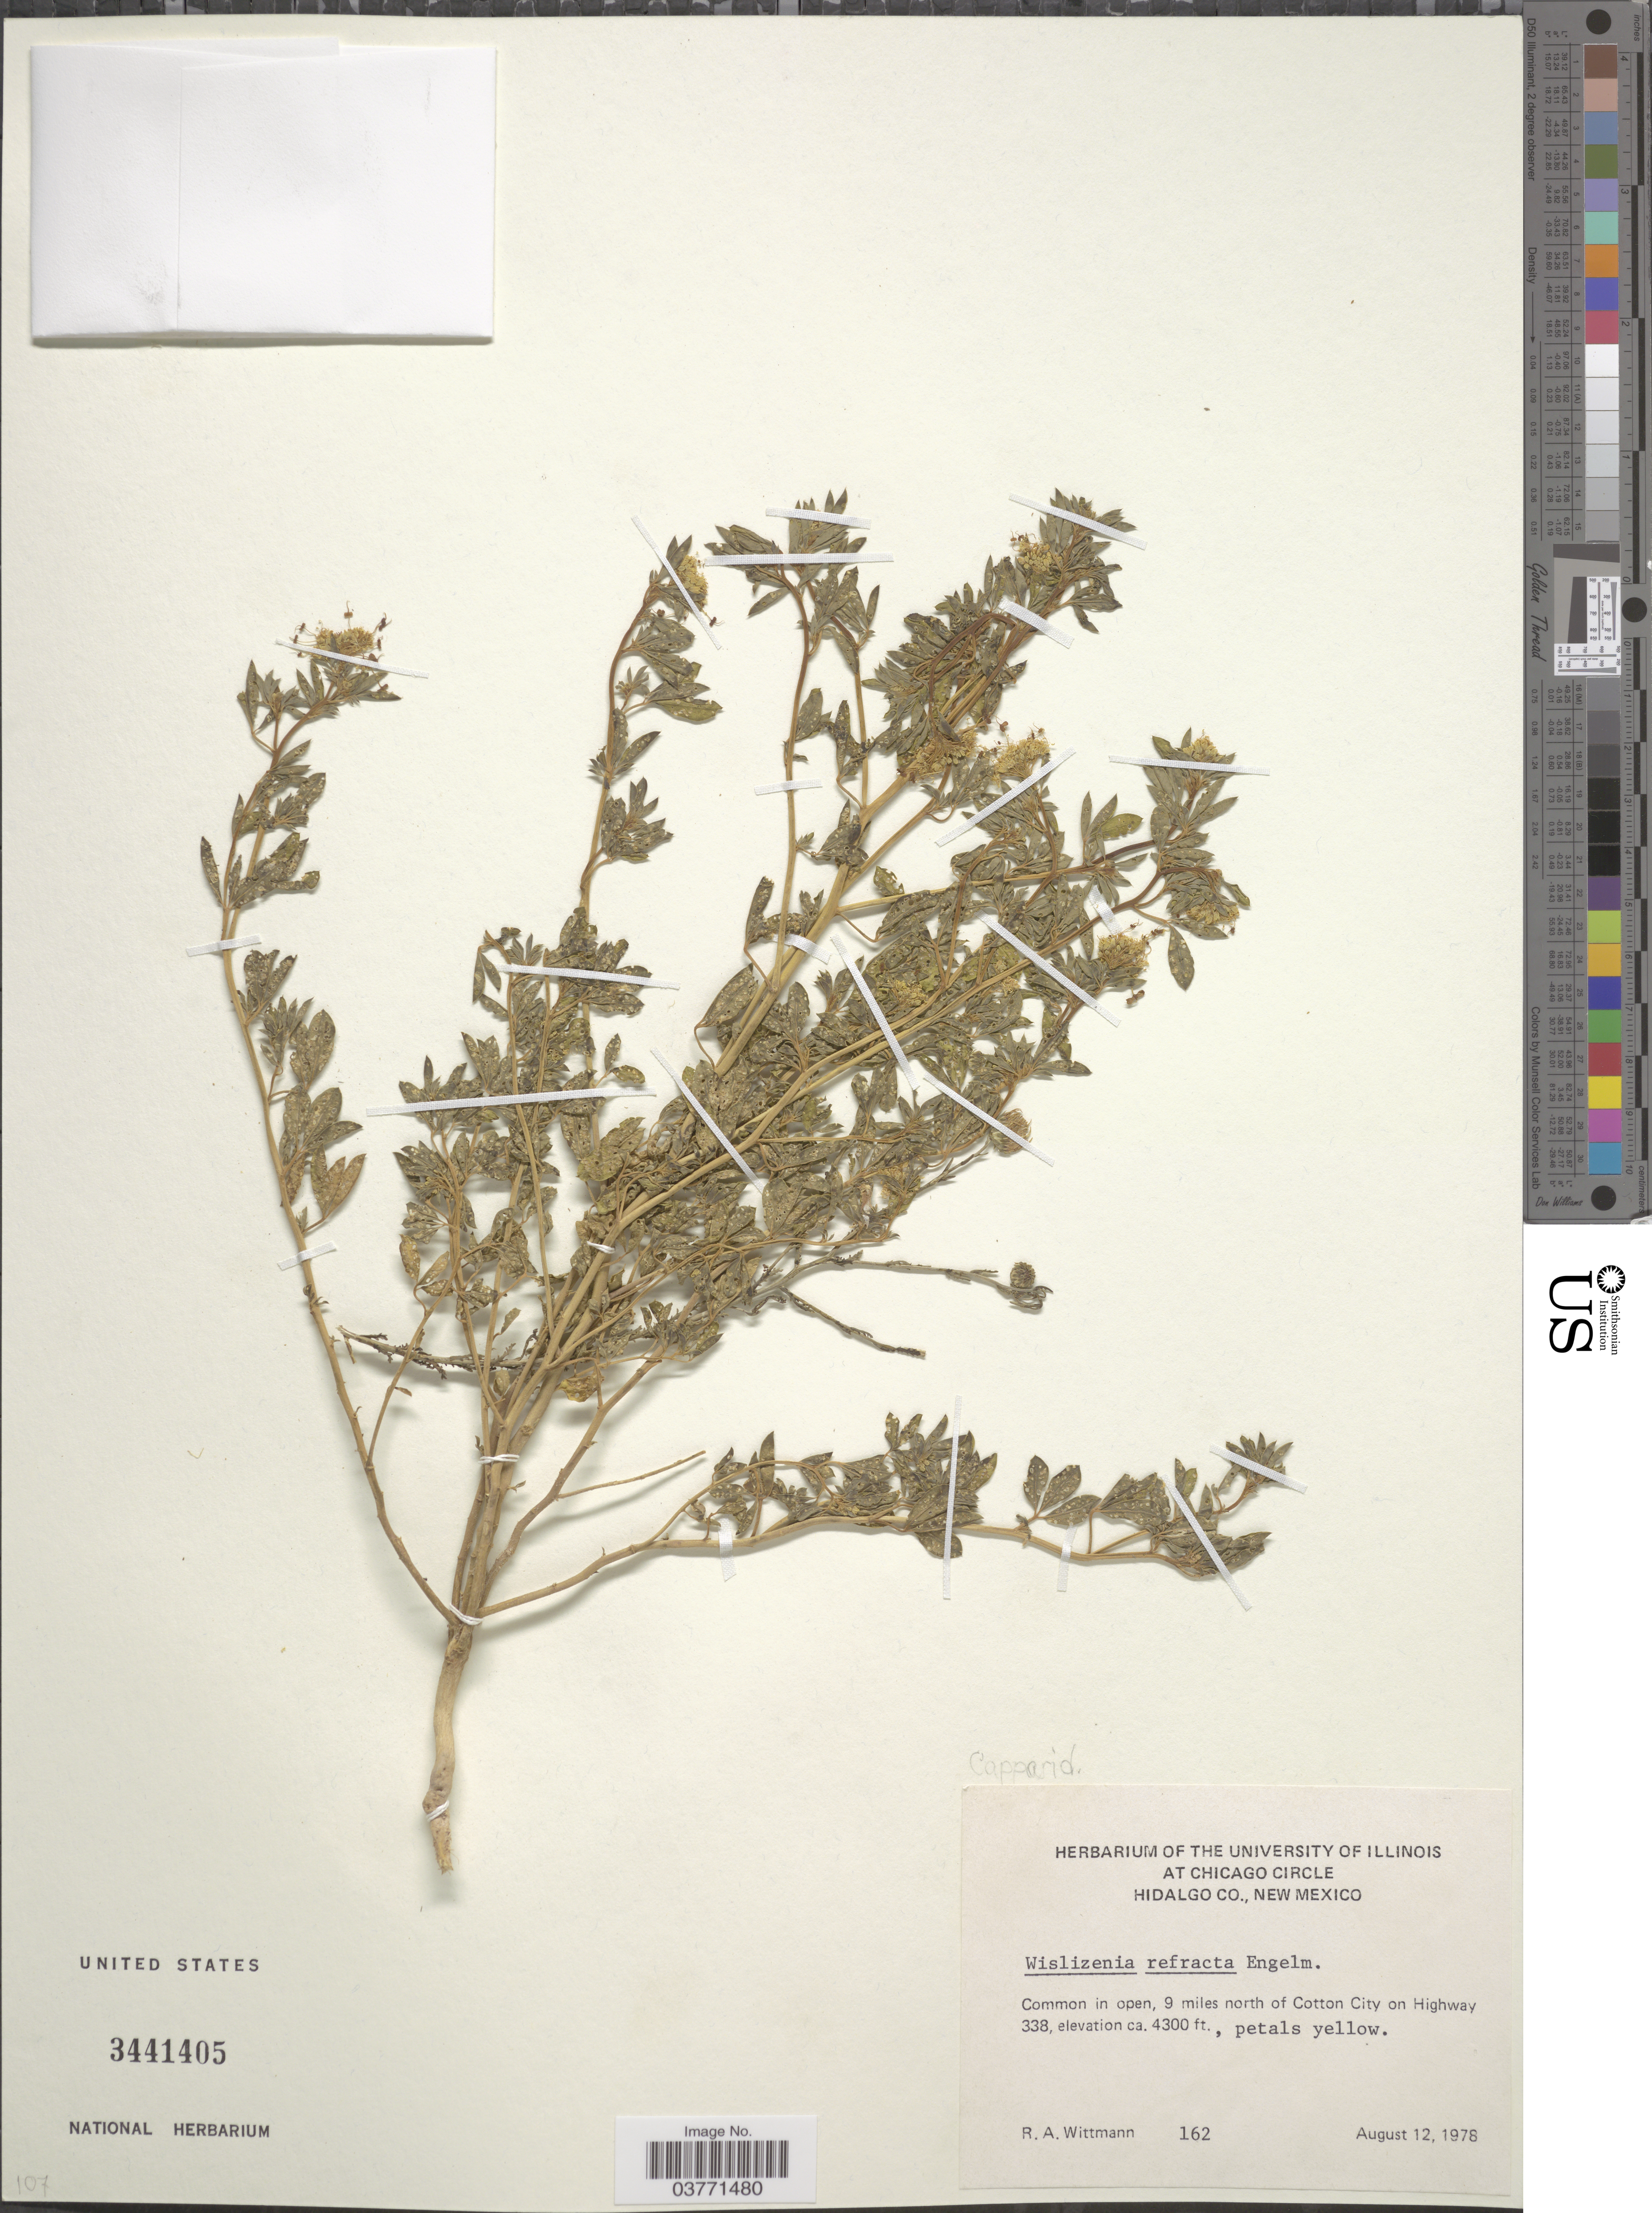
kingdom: Plantae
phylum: Tracheophyta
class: Magnoliopsida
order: Brassicales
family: Cleomaceae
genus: Cleomella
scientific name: Cleomella refracta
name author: (Engelm.) J.C. Hall & Roalson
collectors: R. Wittmann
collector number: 162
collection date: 1978-08-12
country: Mexico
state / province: Hidalgo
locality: Hidalgo Co. 9 miles north of Cotton City on Highway 338.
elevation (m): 1311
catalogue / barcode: US 3441405